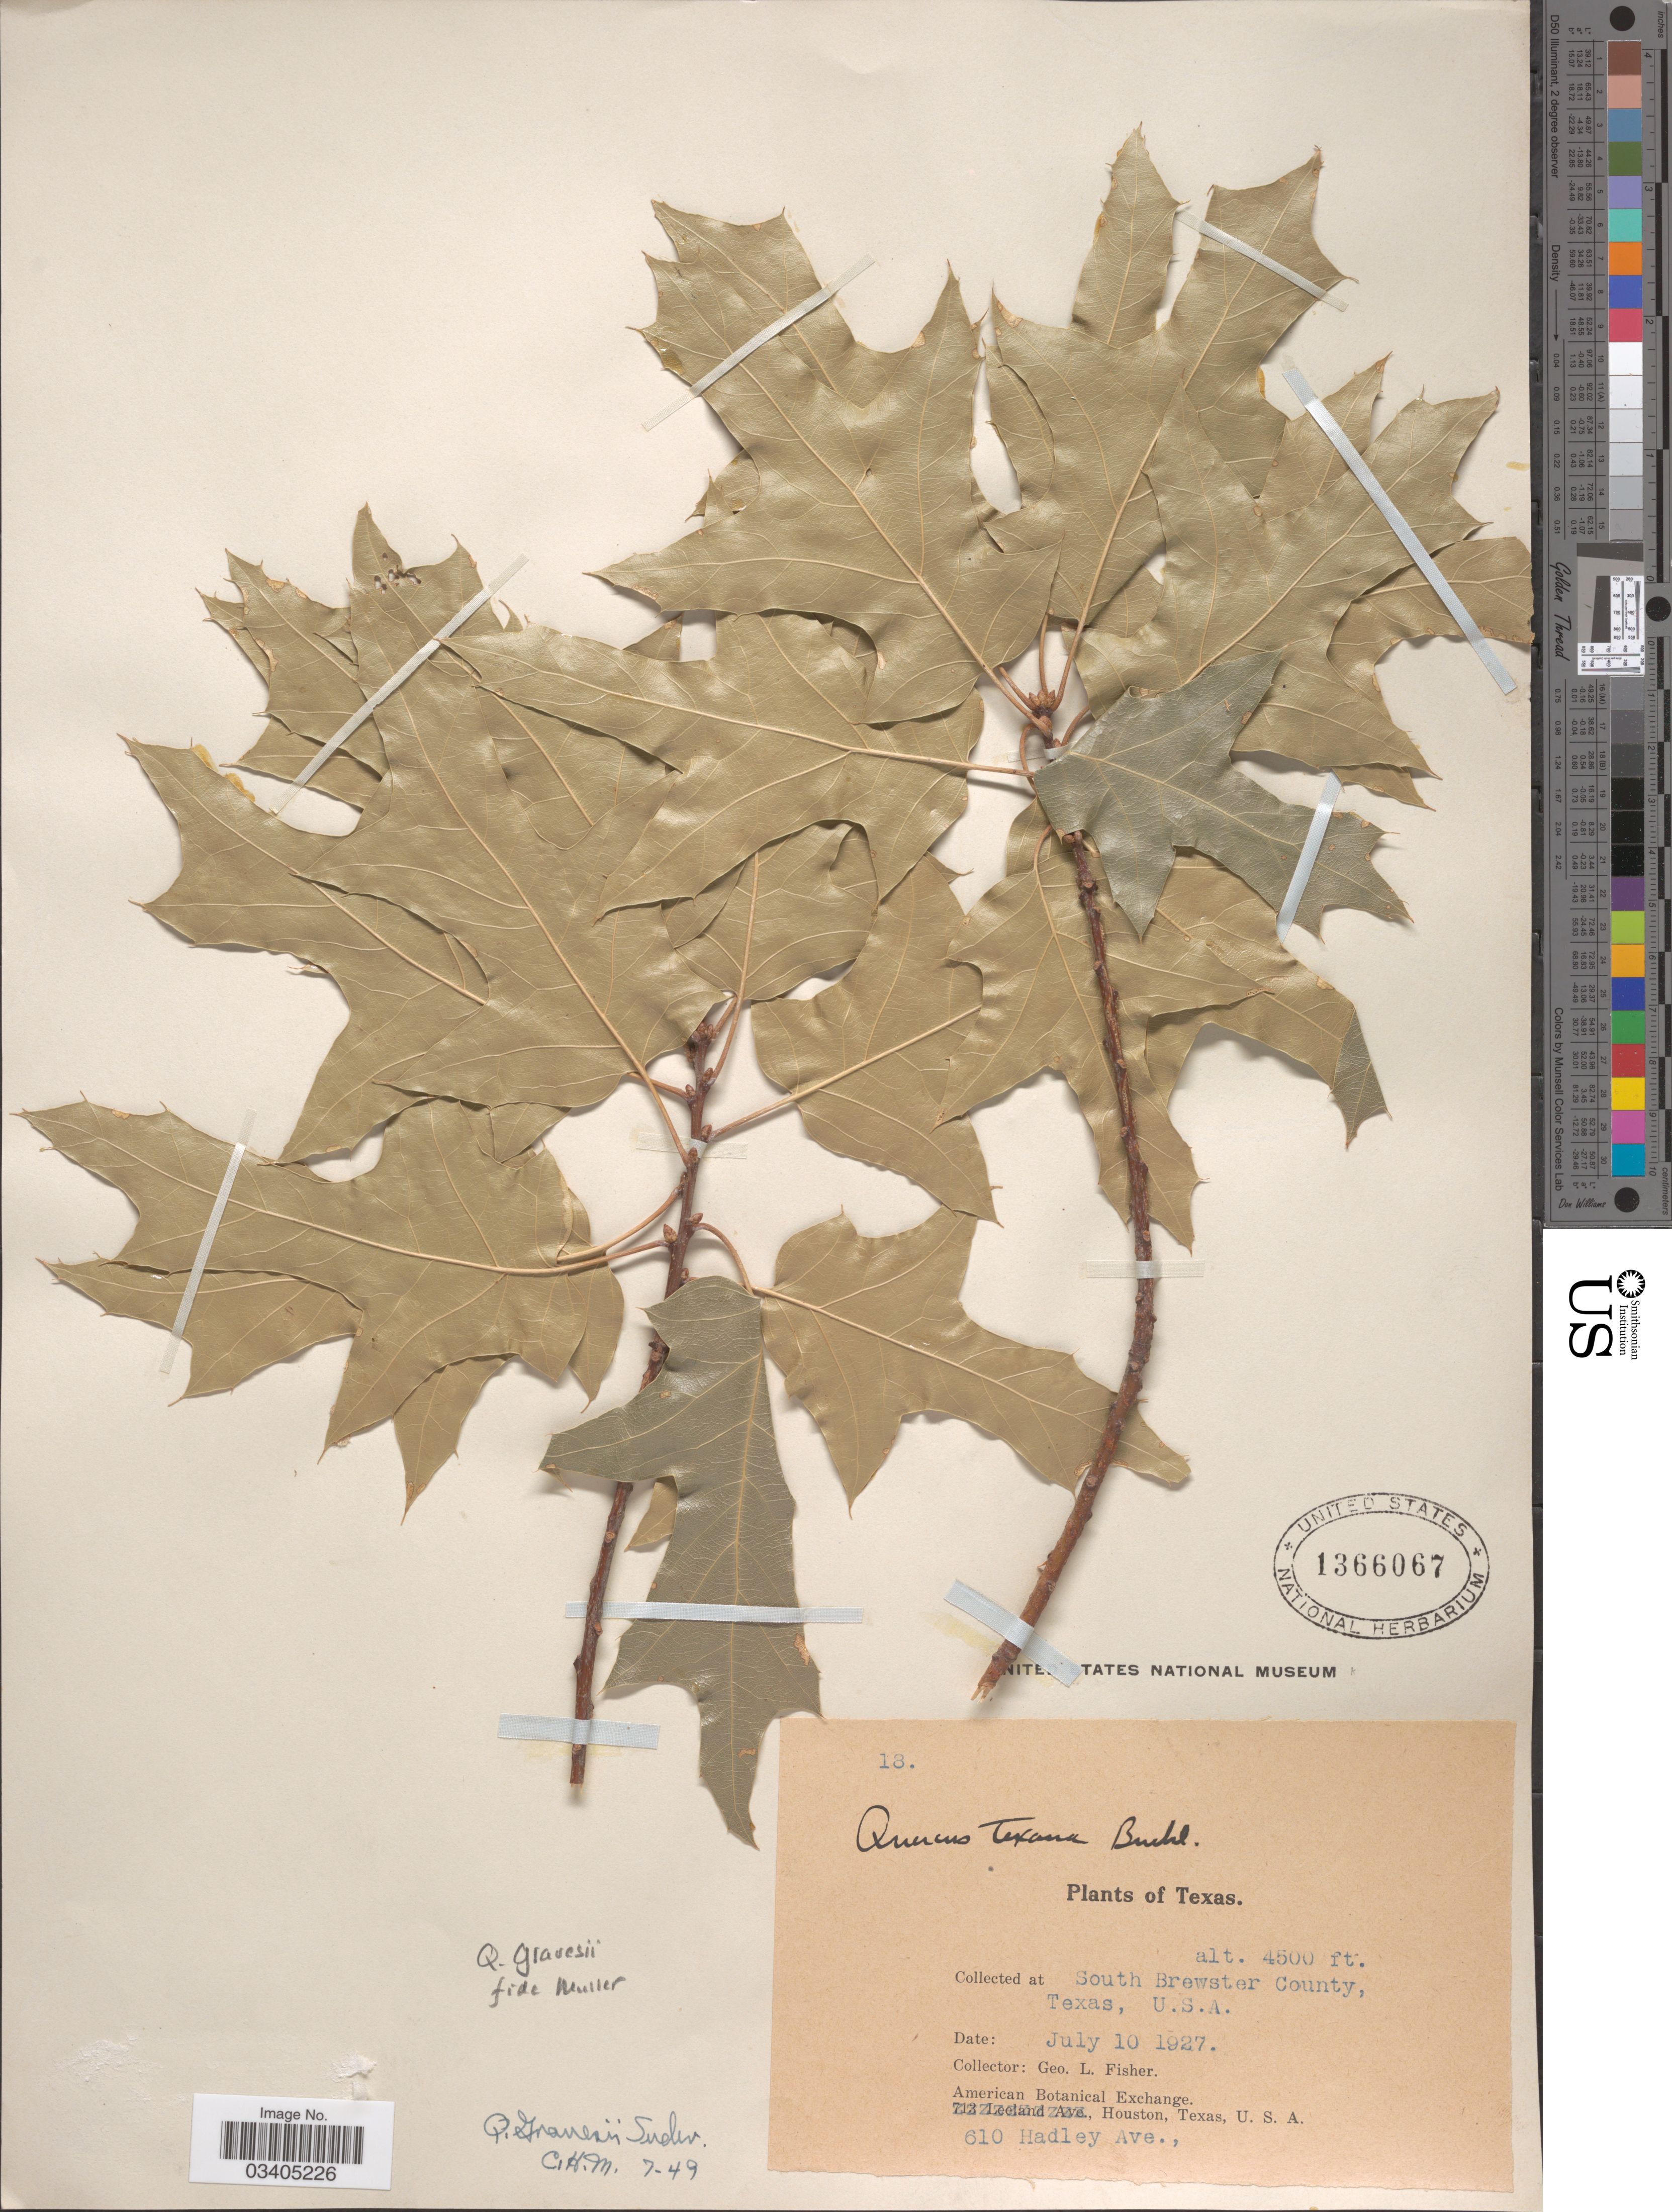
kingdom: Plantae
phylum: Tracheophyta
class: Magnoliopsida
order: Fagales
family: Fagaceae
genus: Quercus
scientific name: Quercus gravesii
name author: Sudw.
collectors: G. L. Fisher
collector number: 18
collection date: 1927-07-10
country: United States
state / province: Texas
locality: South Brewster County.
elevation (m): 1372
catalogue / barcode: US 1366067